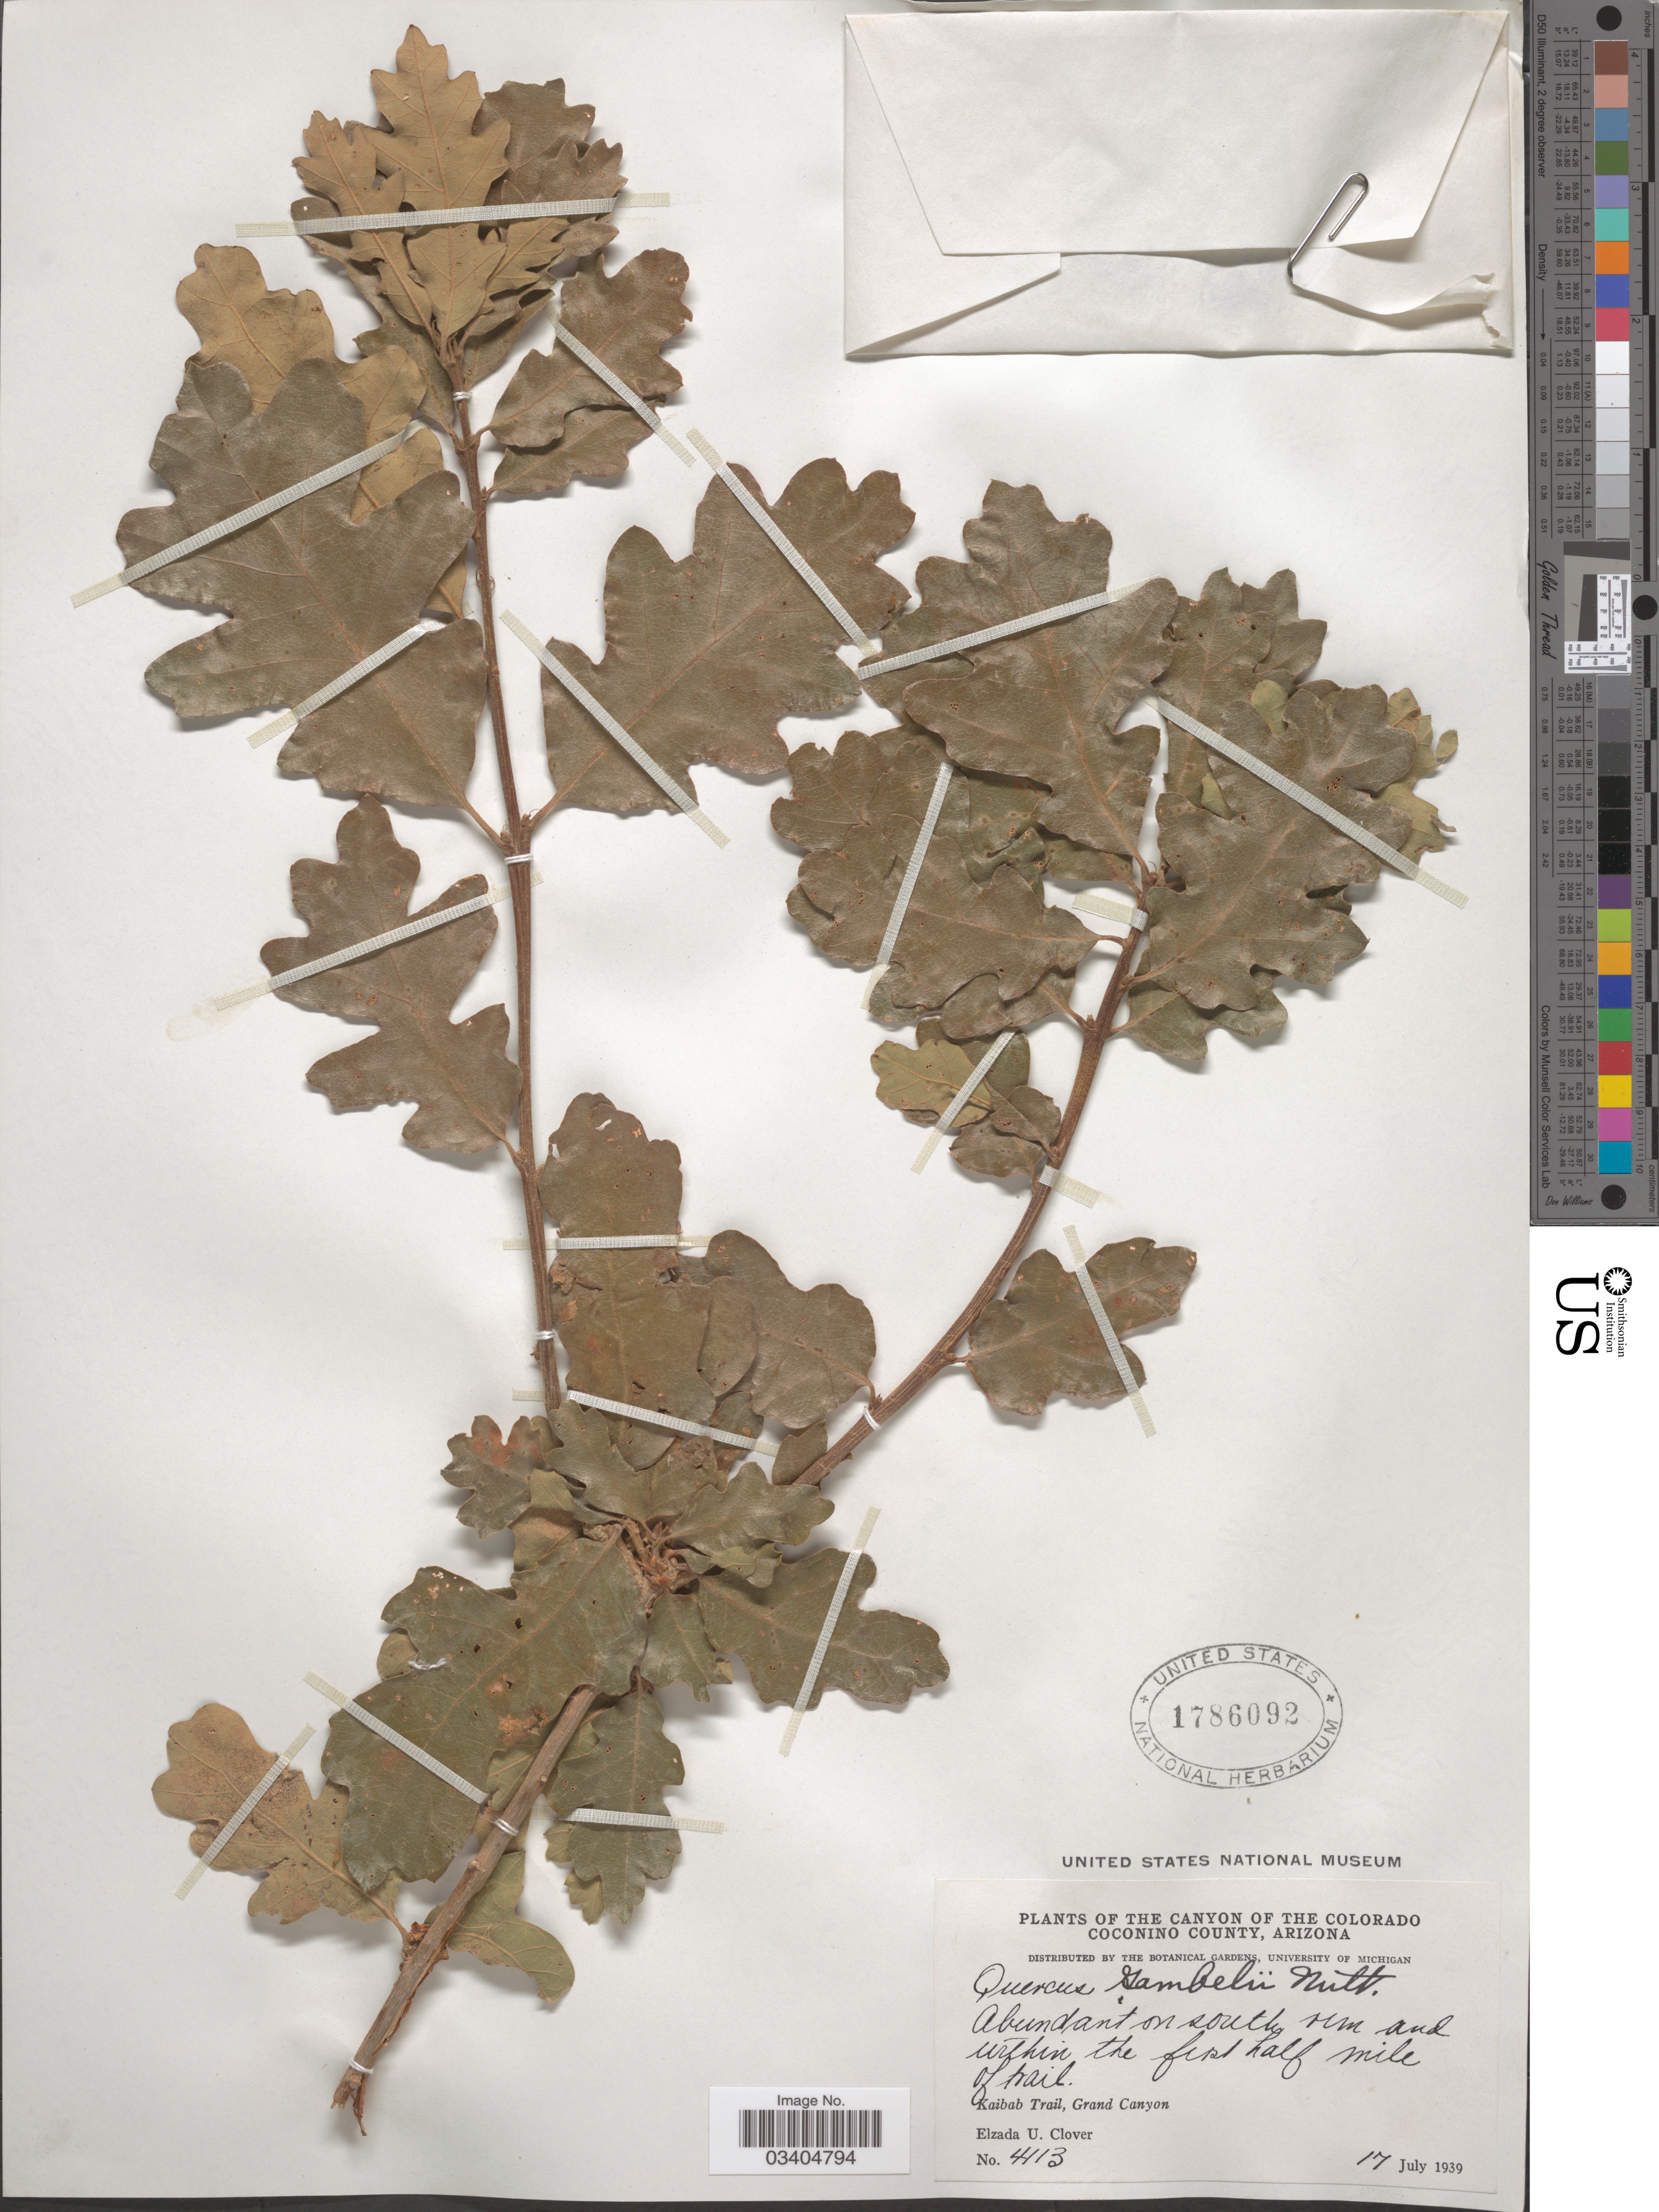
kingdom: Plantae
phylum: Tracheophyta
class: Magnoliopsida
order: Fagales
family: Fagaceae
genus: Quercus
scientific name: Quercus gambelii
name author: Nutt.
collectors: E. U. Clover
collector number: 4413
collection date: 1939-07-17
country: United States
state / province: Arizona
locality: The Canyon of the Colorado Coconino County. Abundant on south rim and within the first half mile of trail. Kaibab Trail, Grand Canyon.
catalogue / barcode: US 1786092